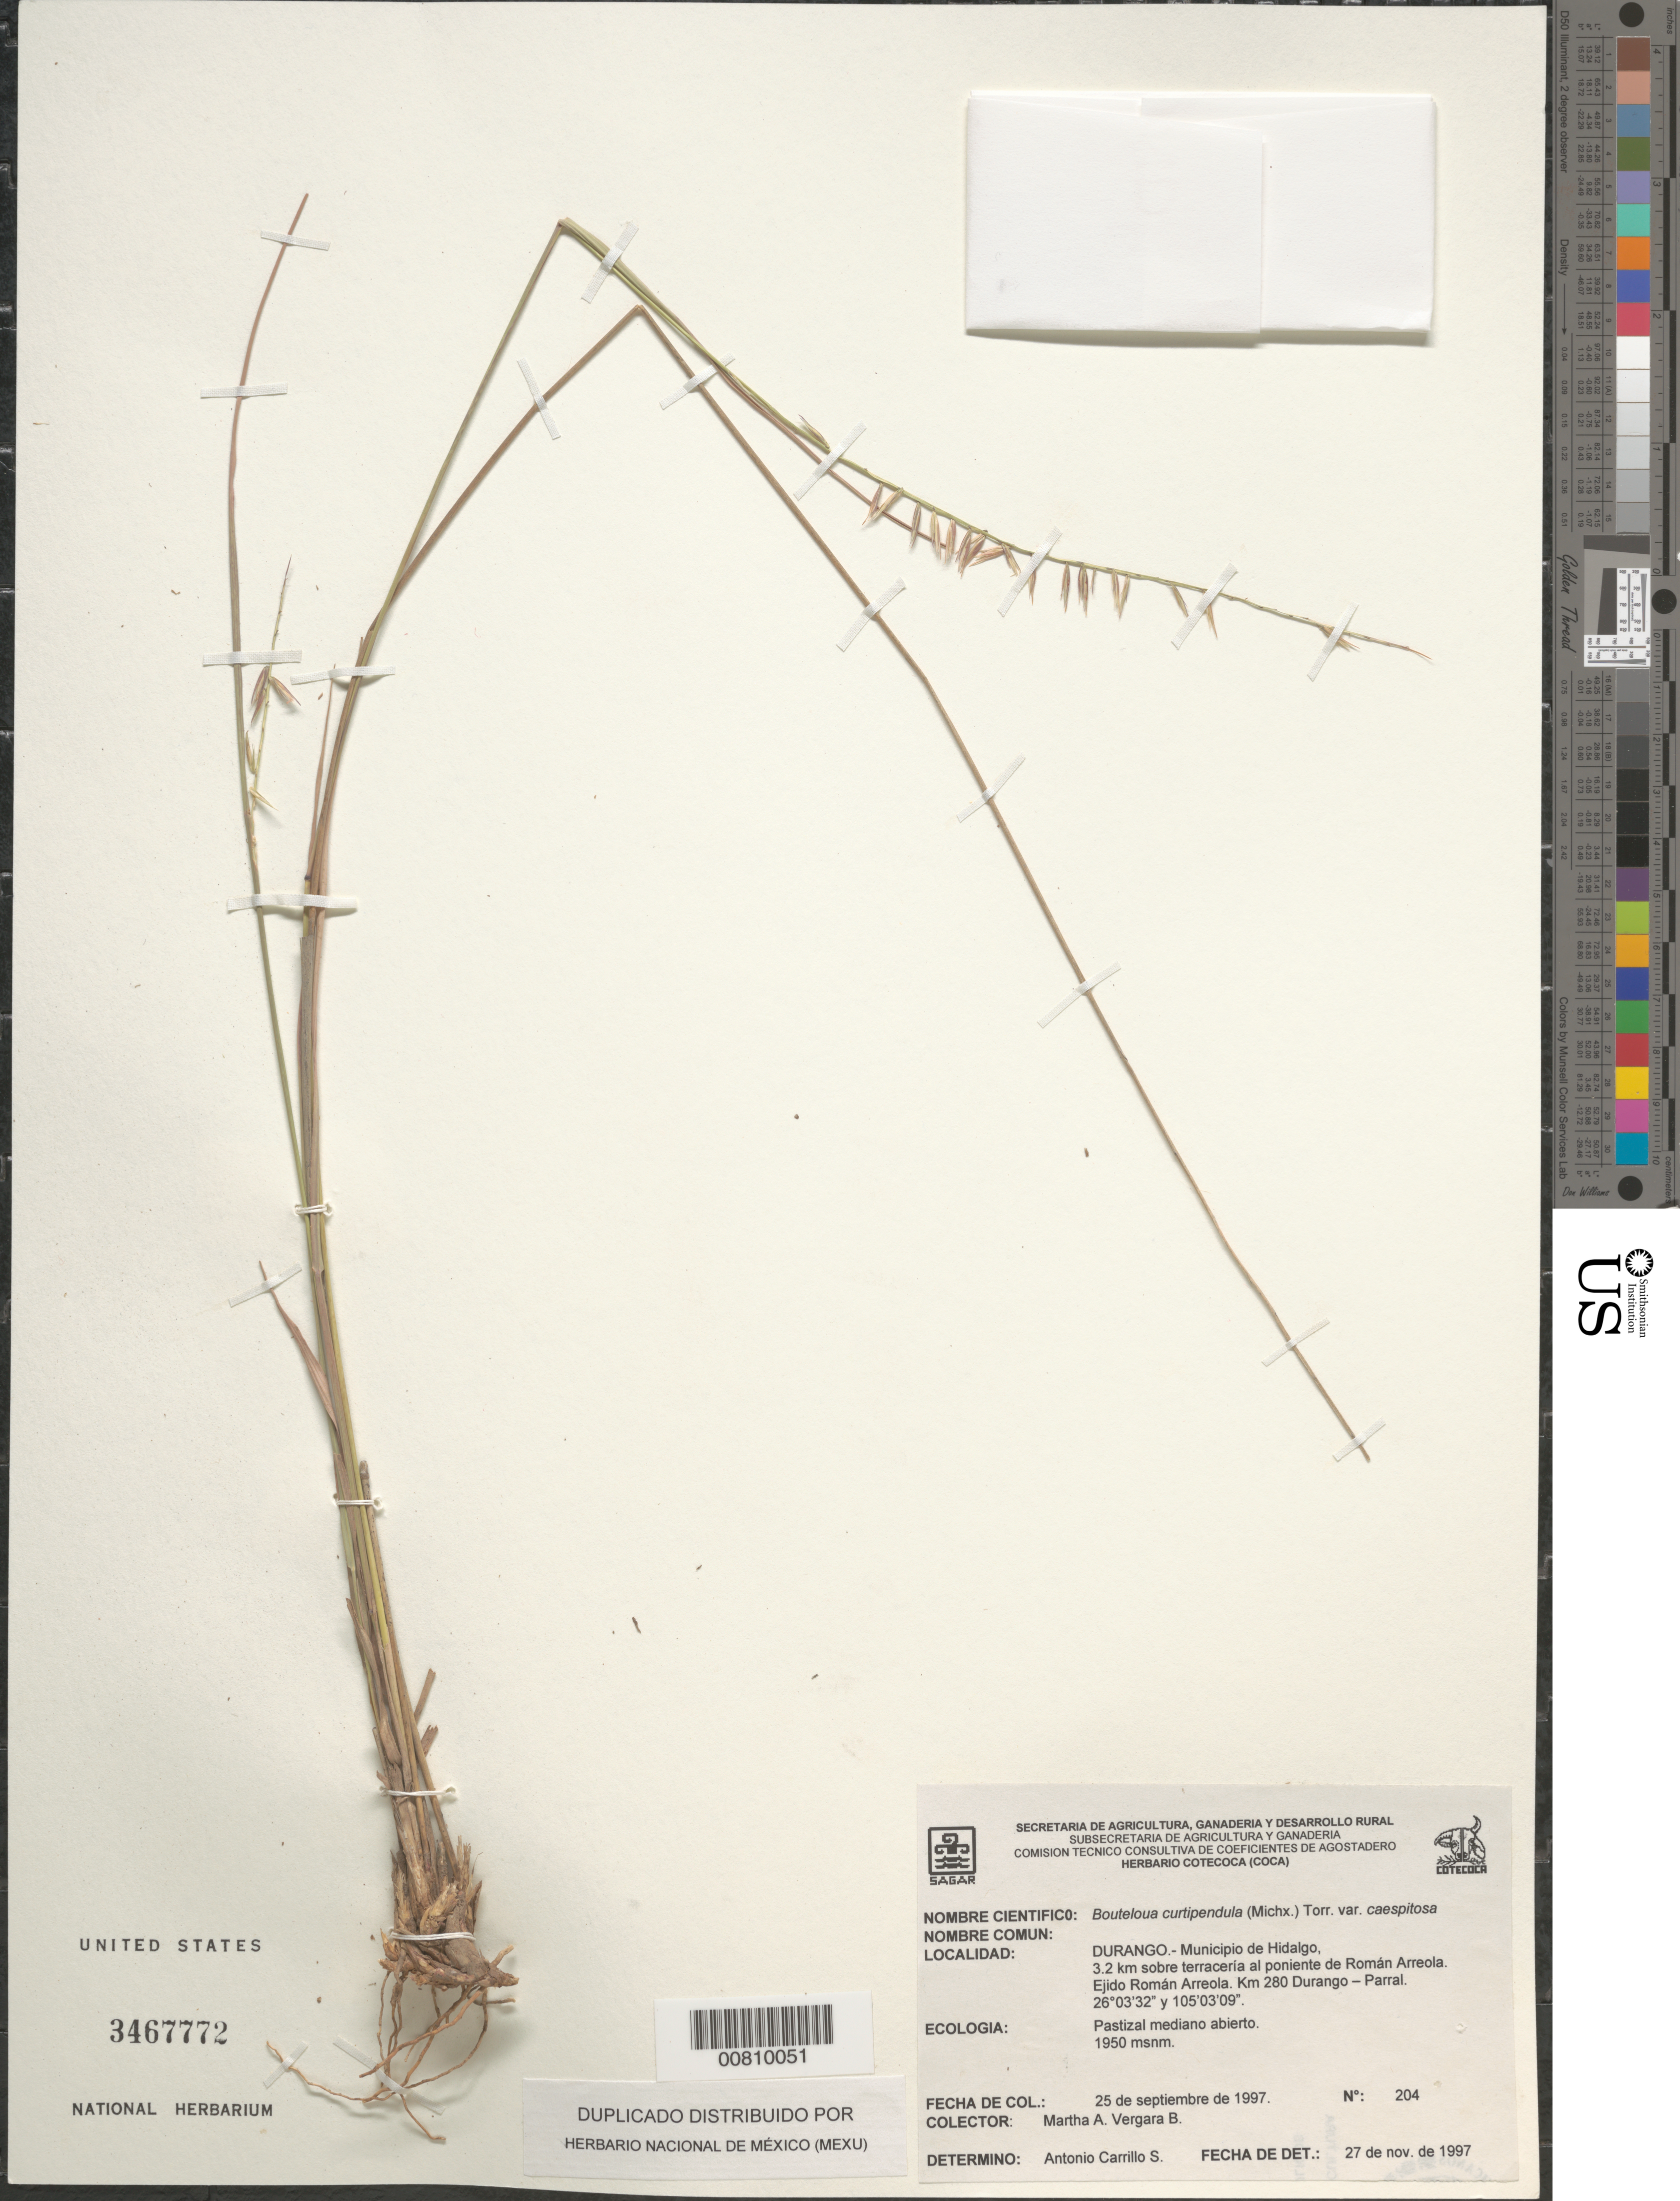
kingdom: Plantae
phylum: Tracheophyta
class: Liliopsida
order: Poales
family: Poaceae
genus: Bouteloua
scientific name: Bouteloua curtipendula var. caespitosa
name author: Gould & Kapadia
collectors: M. A. Vergara B.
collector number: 204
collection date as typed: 25 Sep 1997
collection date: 1997-09-25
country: Mexico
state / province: Durango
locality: Hidalgo, Ejido Roman Arreola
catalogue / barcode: US 3467772